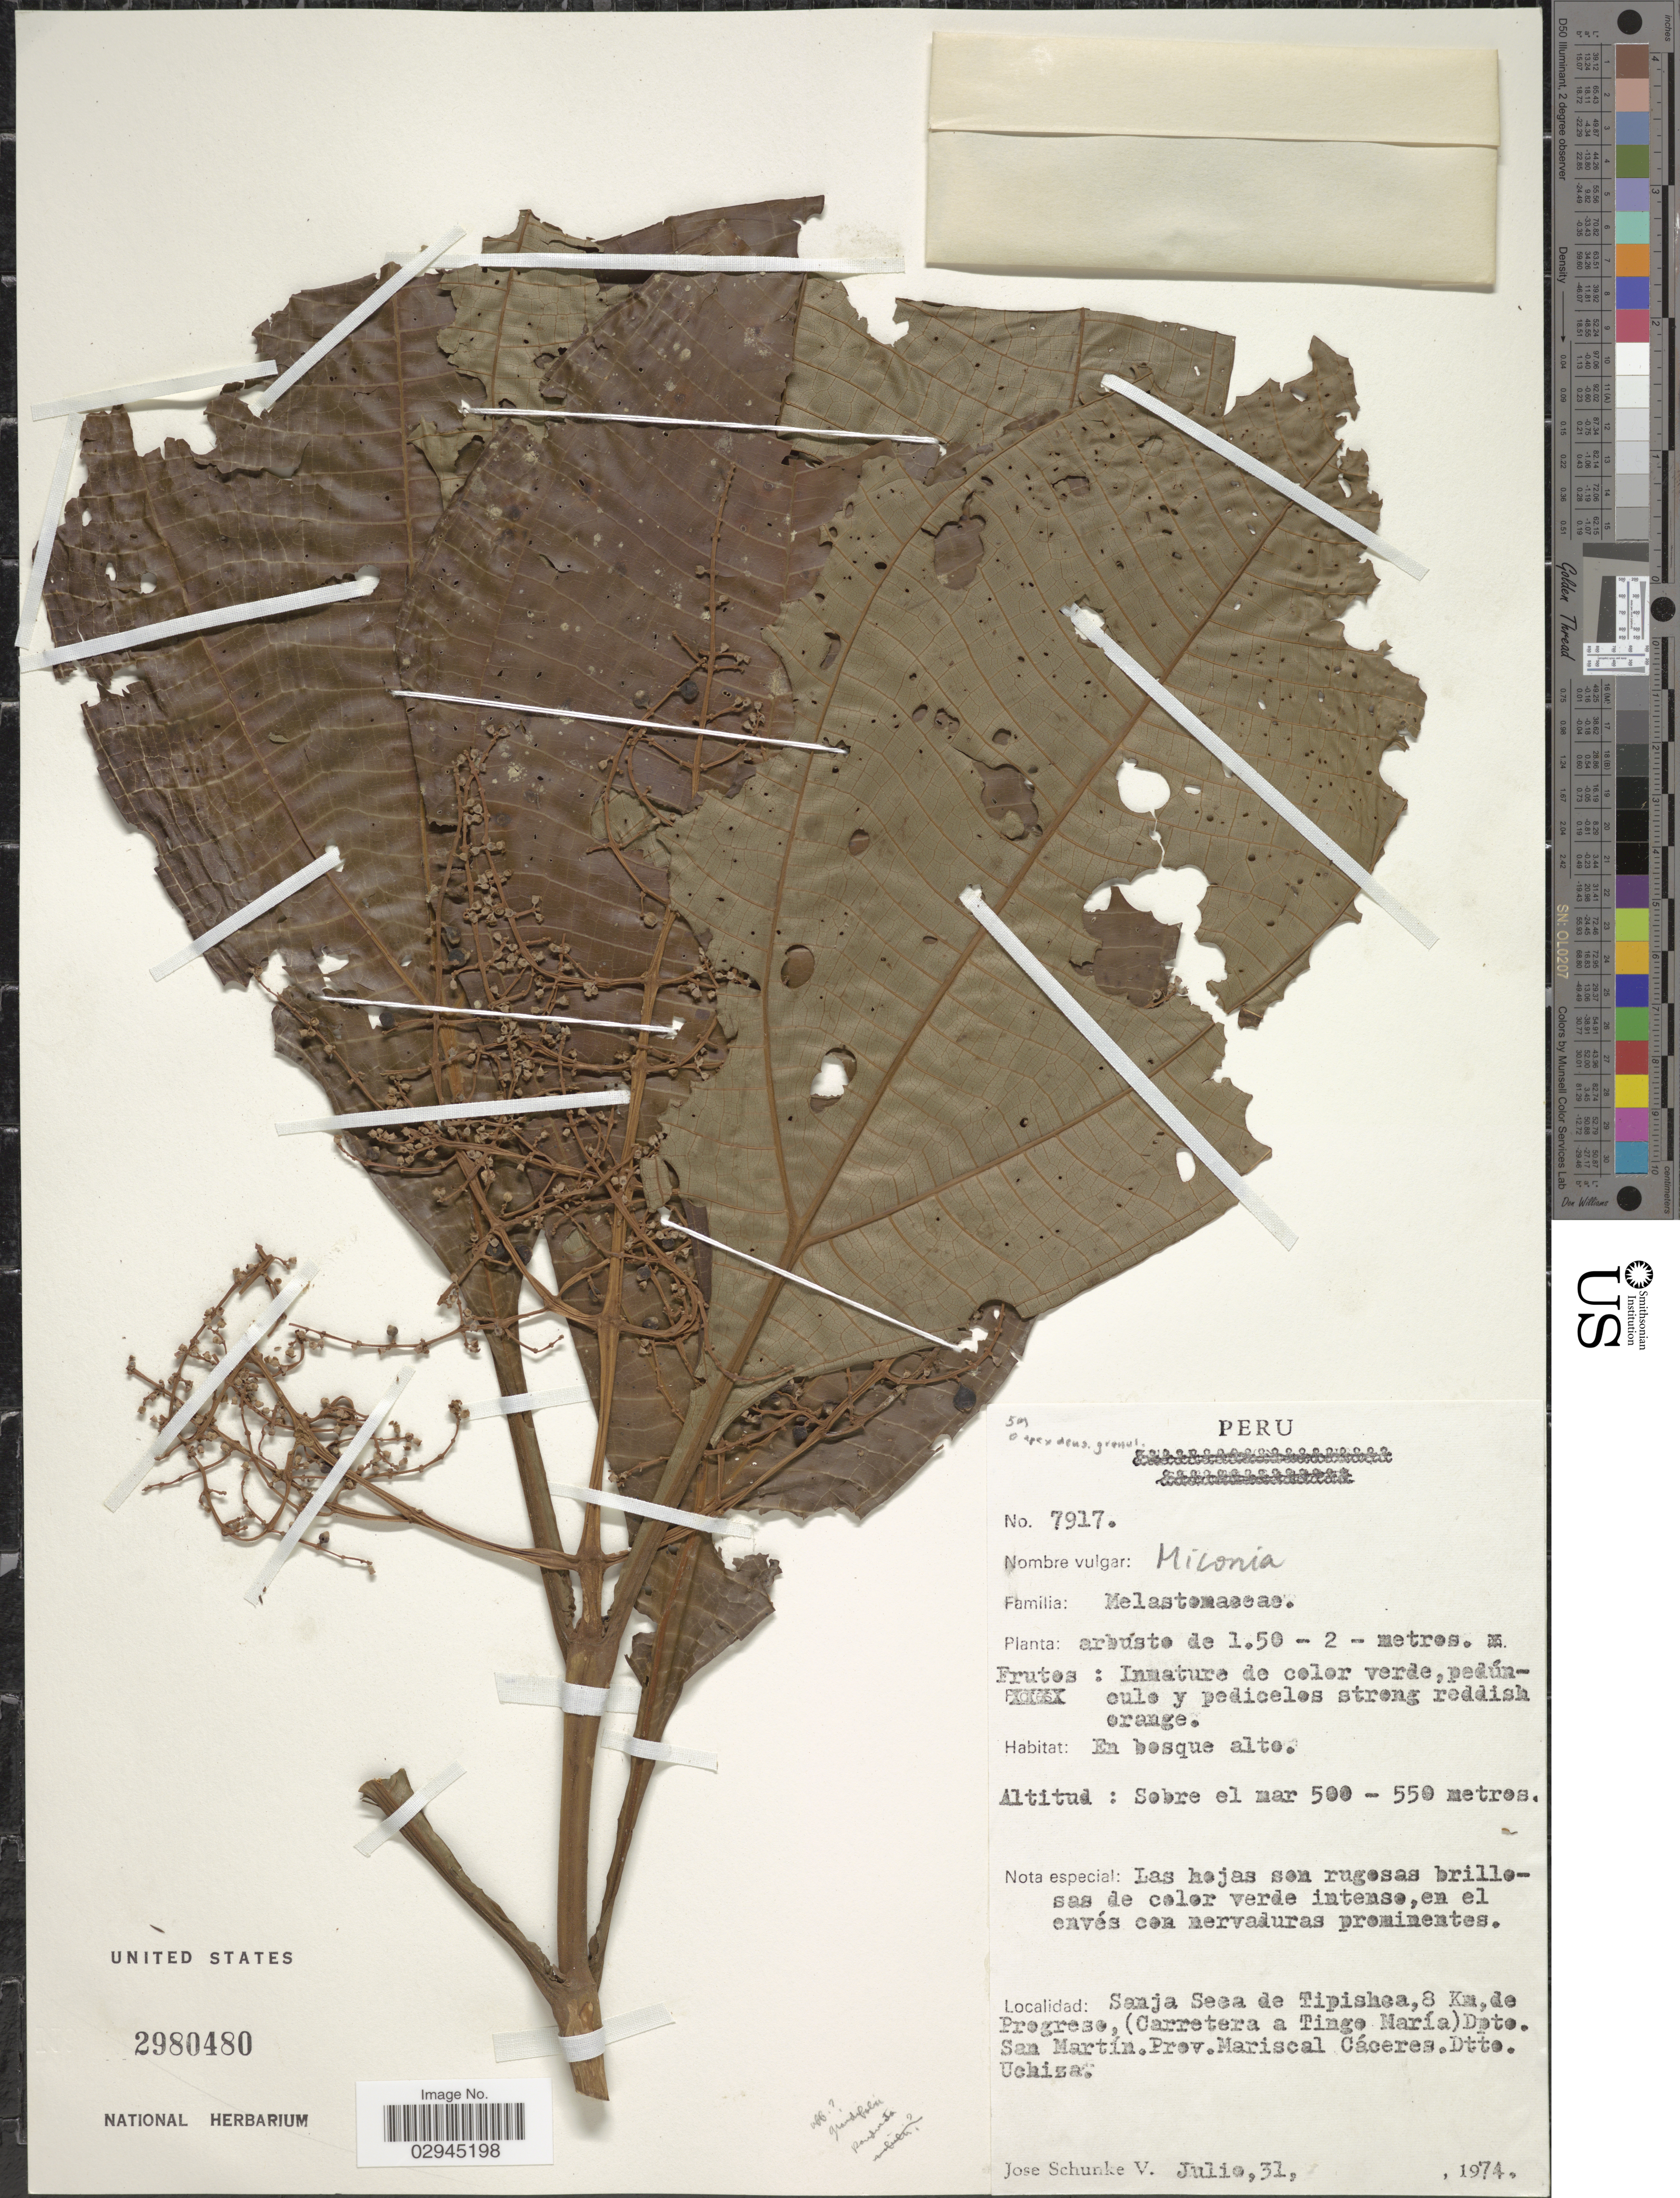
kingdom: Plantae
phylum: Tracheophyta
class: Magnoliopsida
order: Myrtales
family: Melastomataceae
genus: Miconia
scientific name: Miconia sp.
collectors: J. Schunke Vigo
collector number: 7917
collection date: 1974-07-31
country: Peru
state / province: San Martín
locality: Sanja Seca de Tipishea, 8 Km, de Progreso, (Carretera a Tingo María) Dpto. San martin. Prov. Marsical Cáceres. Dtto. Uchiza.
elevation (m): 500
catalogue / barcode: US 2980480